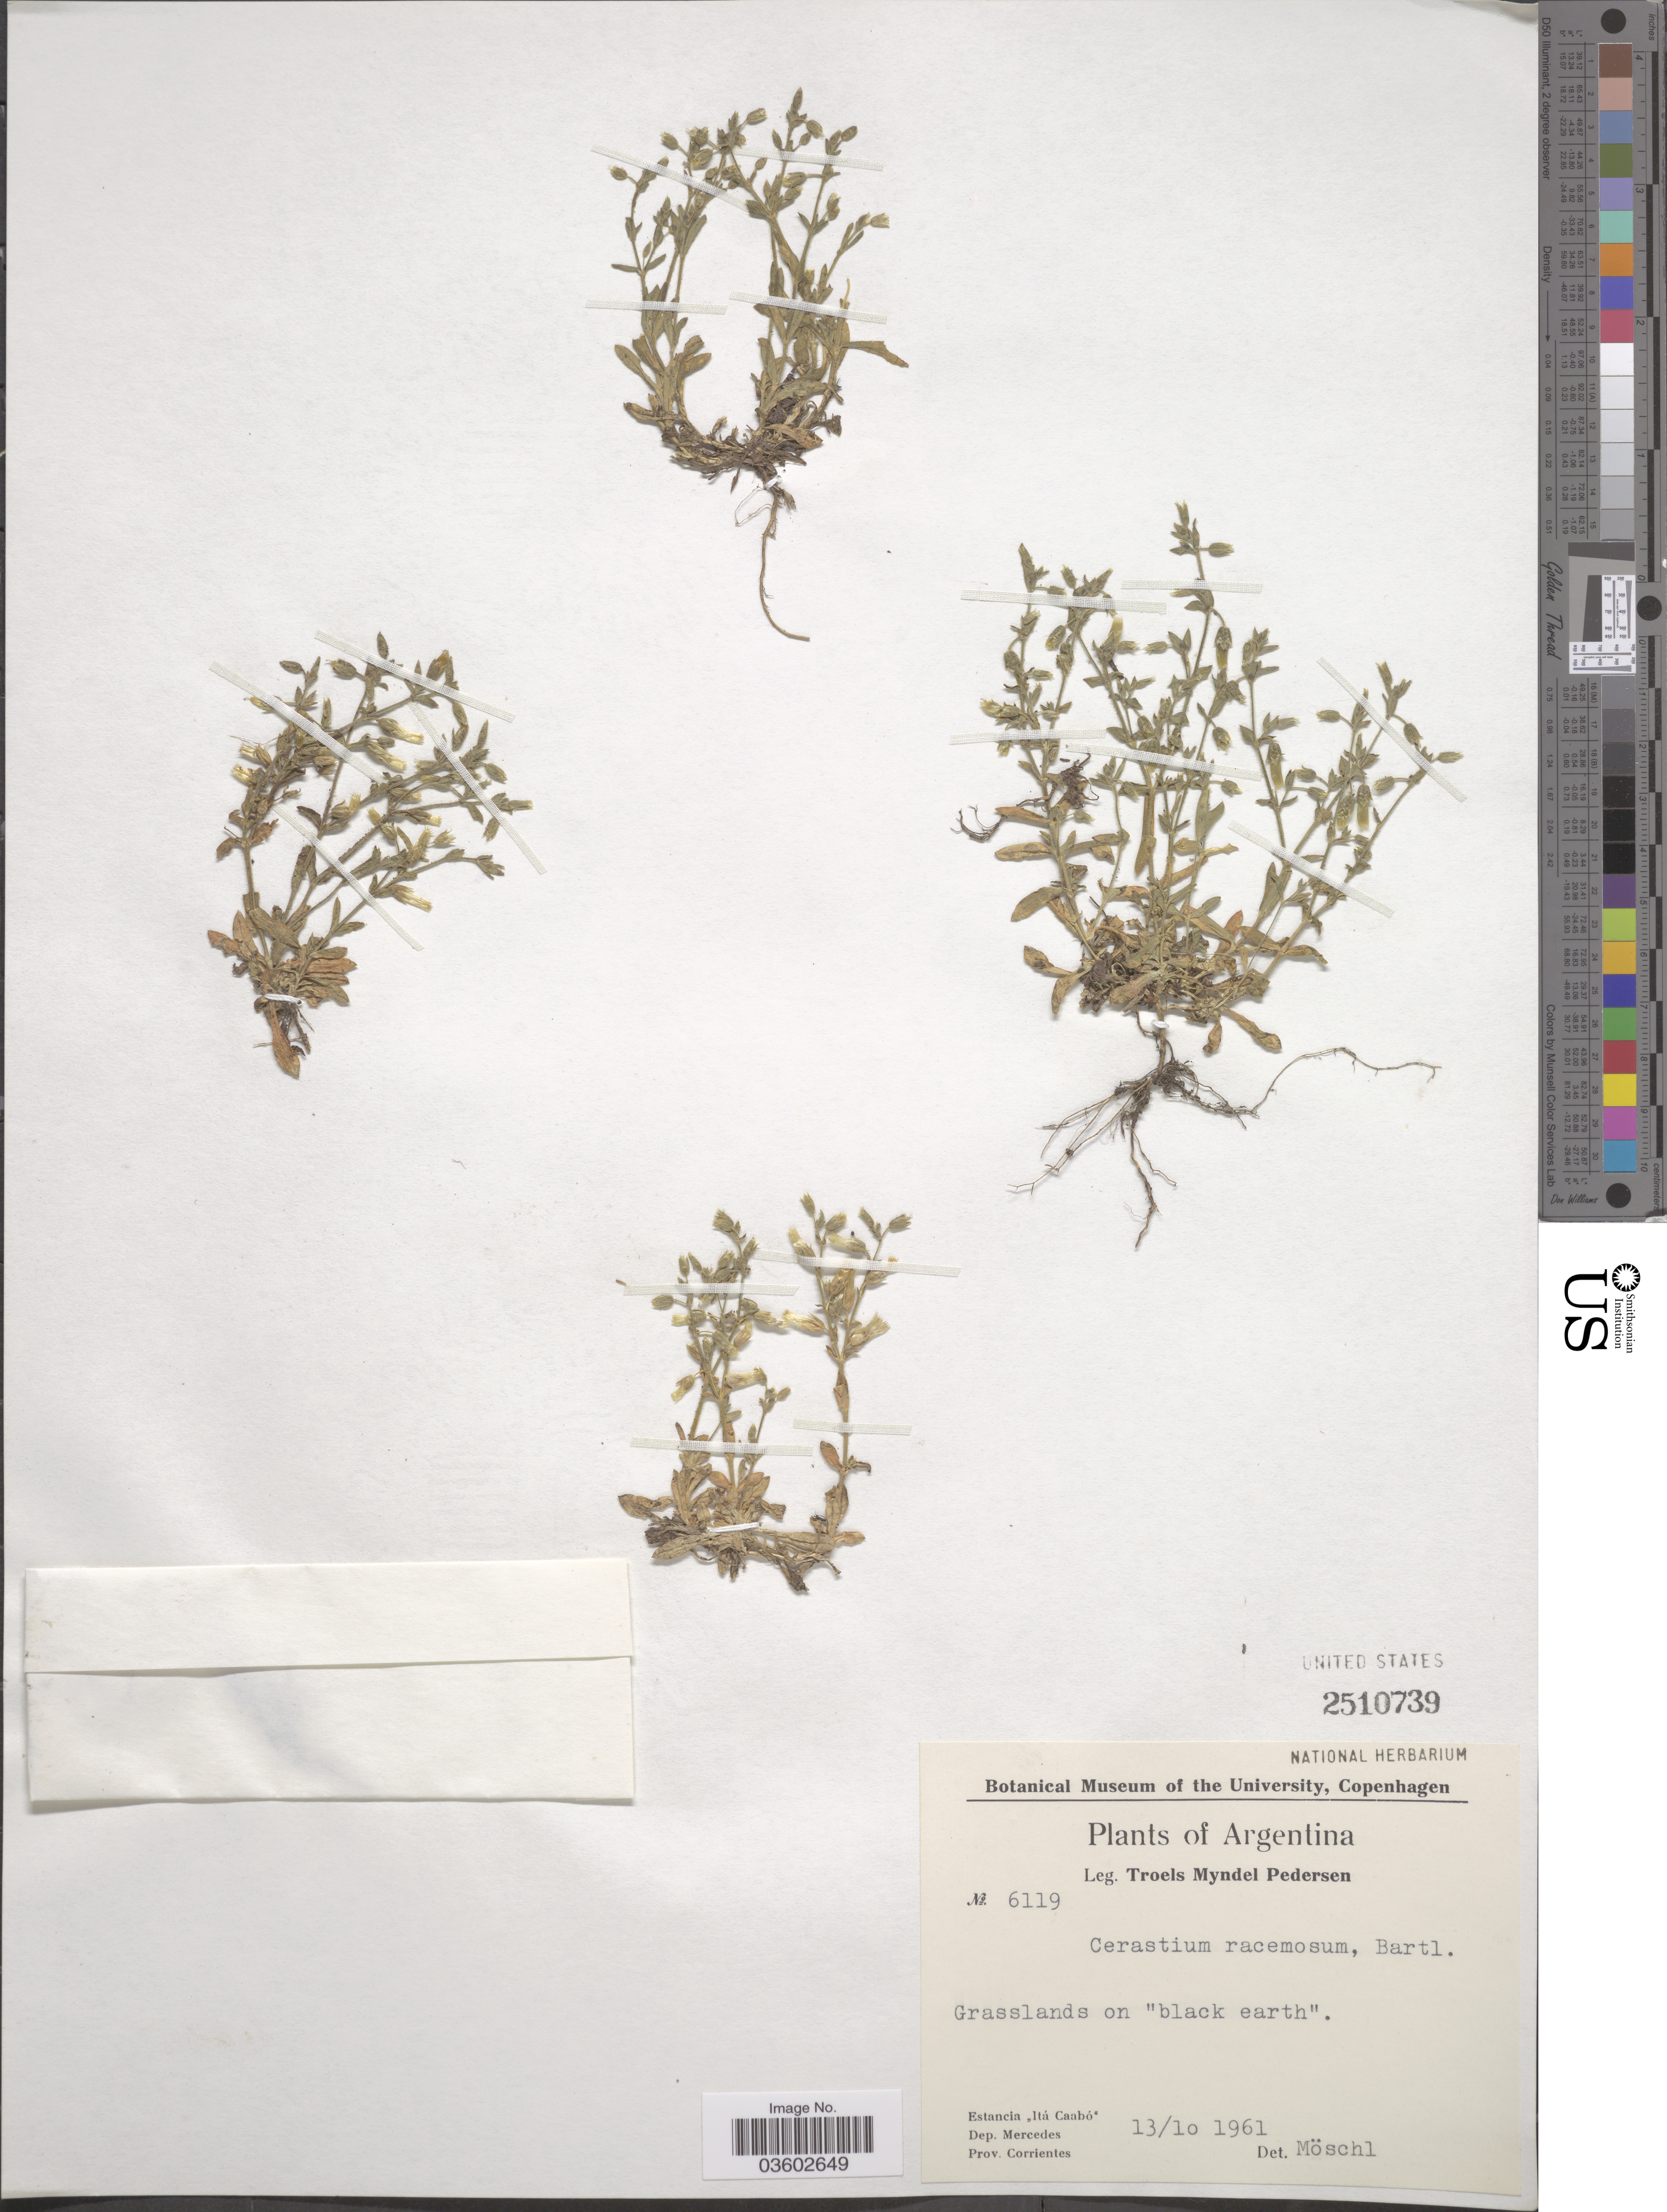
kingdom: Plantae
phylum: Tracheophyta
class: Magnoliopsida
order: Caryophyllales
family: Caryophyllaceae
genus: Cerastium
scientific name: Cerastium racemosum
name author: Bartl.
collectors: T. Pederson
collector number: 6119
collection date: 1961-10-13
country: Argentina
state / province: Corrientes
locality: Estancia "Itá Caabó". Dep. Mercedes. Prov. Corrientes.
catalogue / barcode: US 2510739